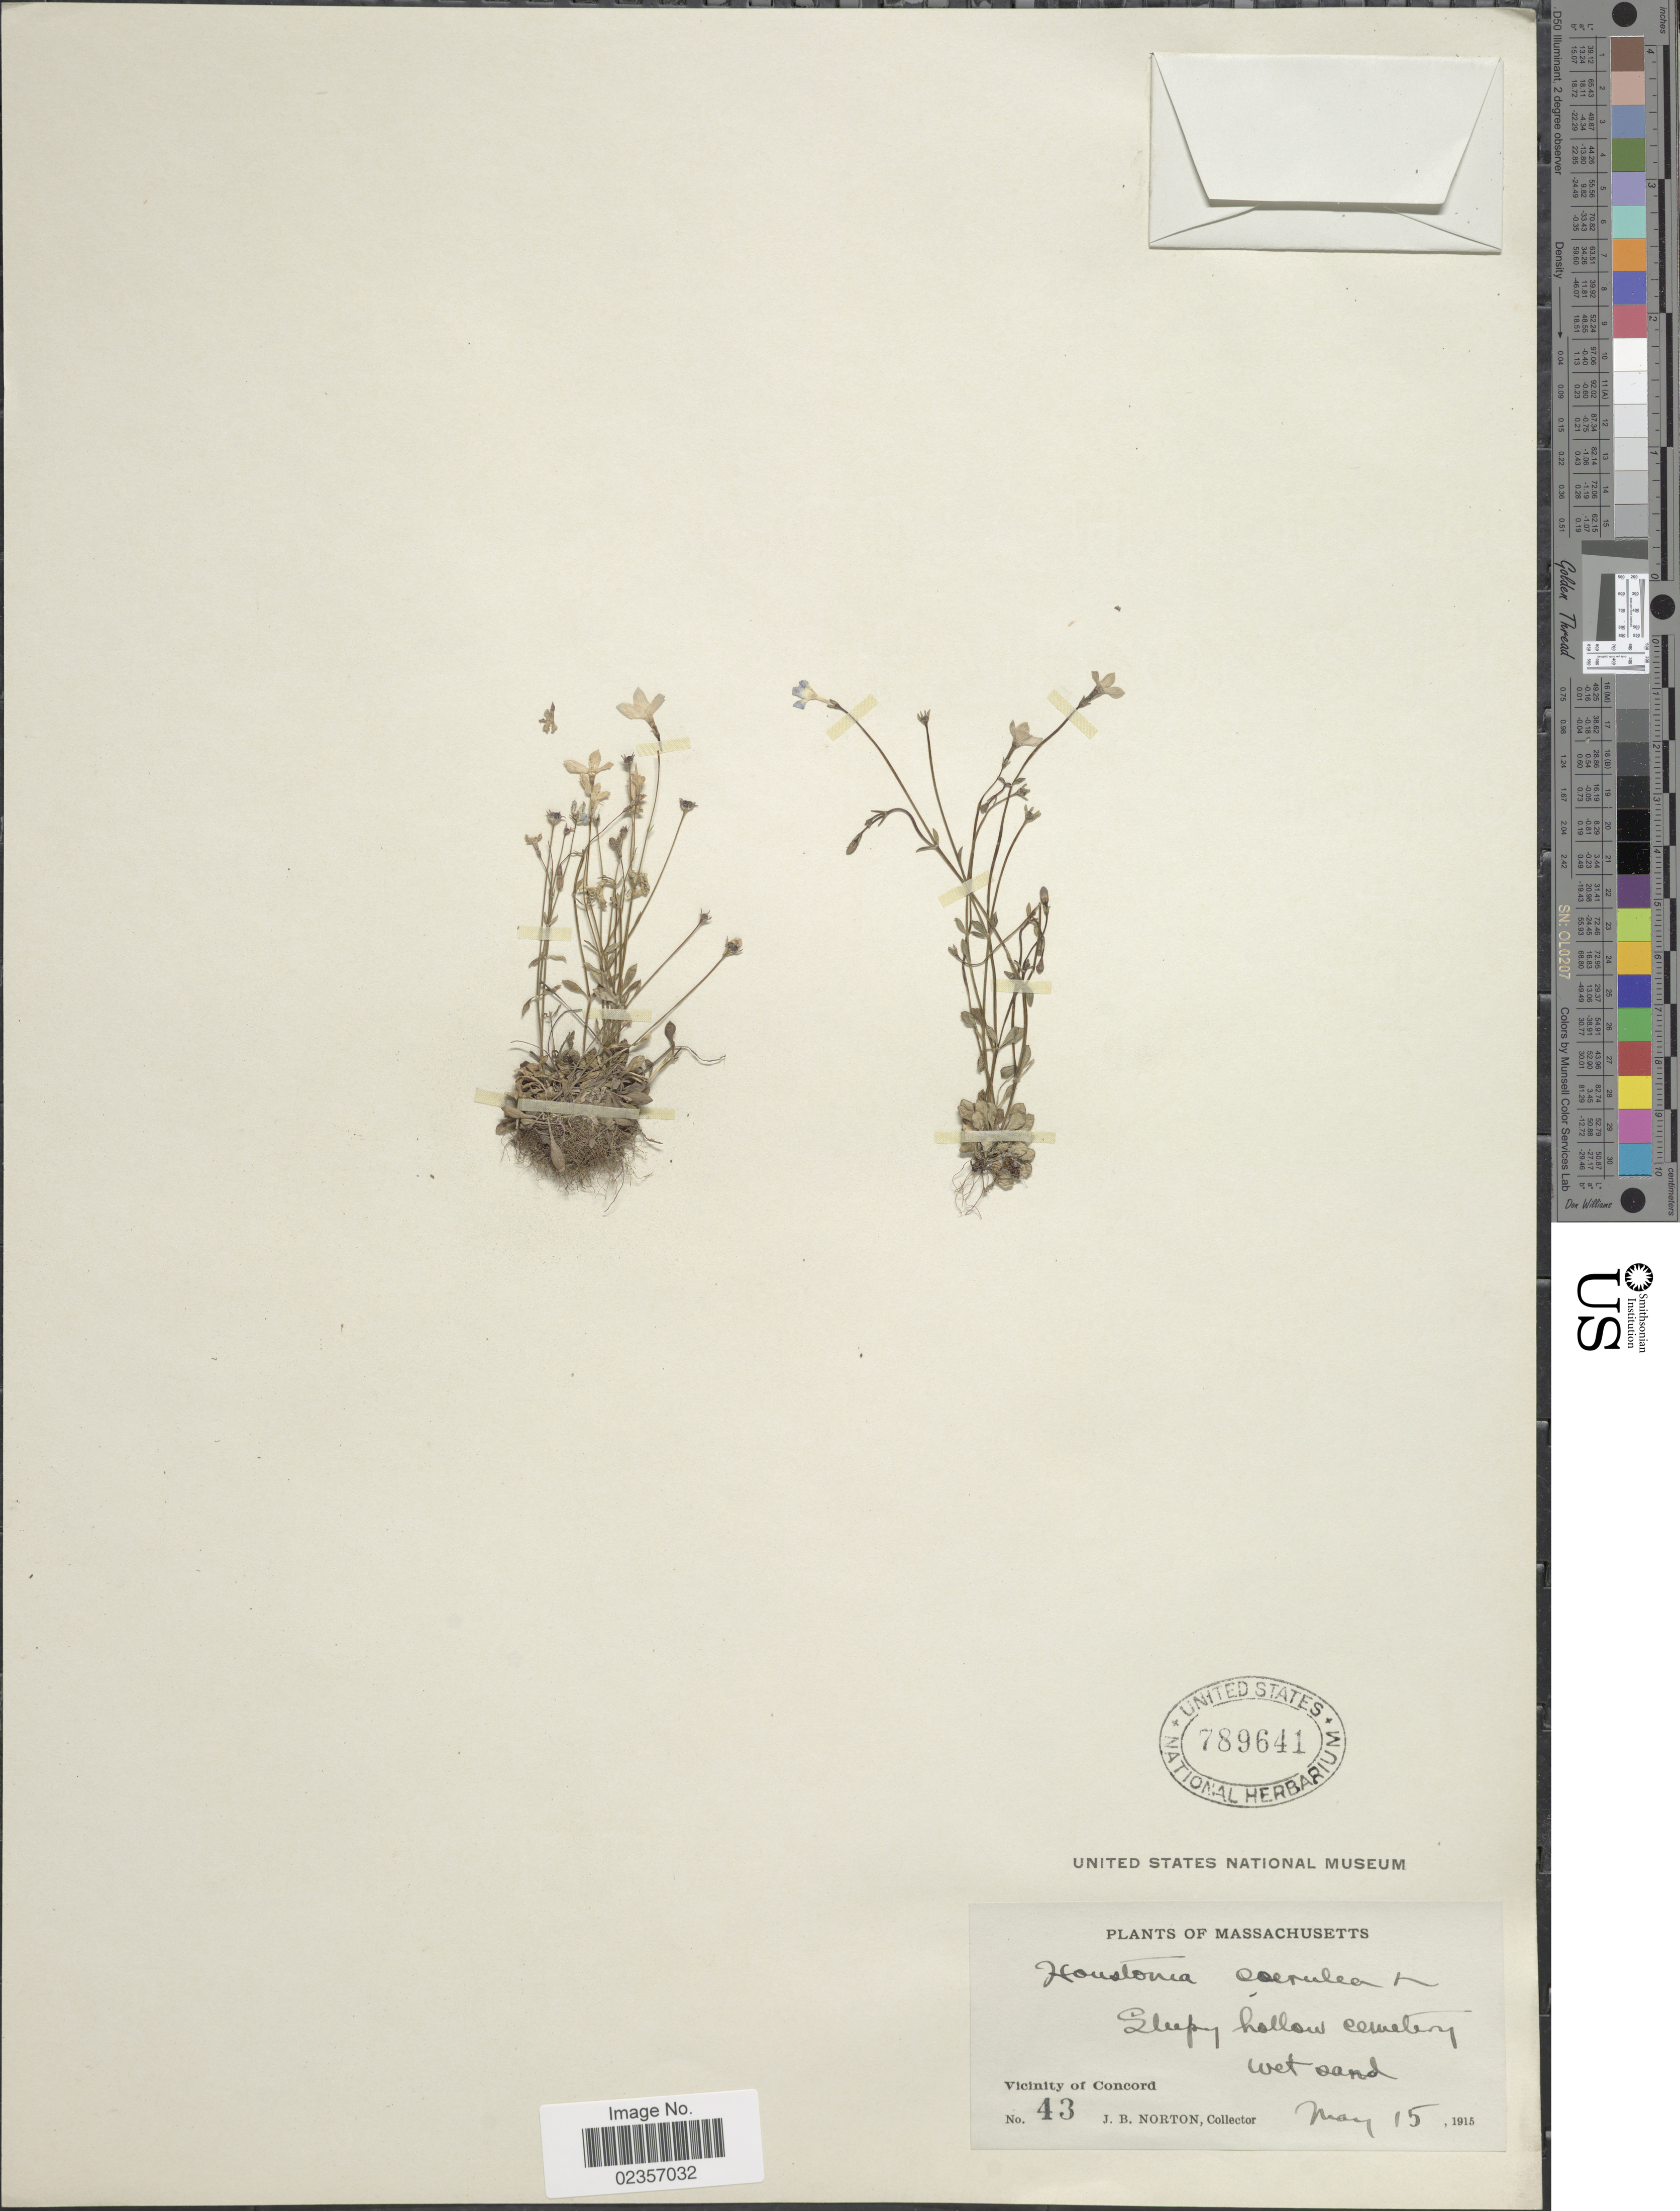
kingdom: Plantae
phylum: Tracheophyta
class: Magnoliopsida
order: Gentianales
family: Rubiaceae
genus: Houstonia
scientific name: Houstonia caerulea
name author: L.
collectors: J. B. Norton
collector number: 43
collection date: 1915-05-15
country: United States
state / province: Massachusetts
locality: Sleepy Hollow Cemetery, wet sand, Vicinity of Concord.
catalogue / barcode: US 789641